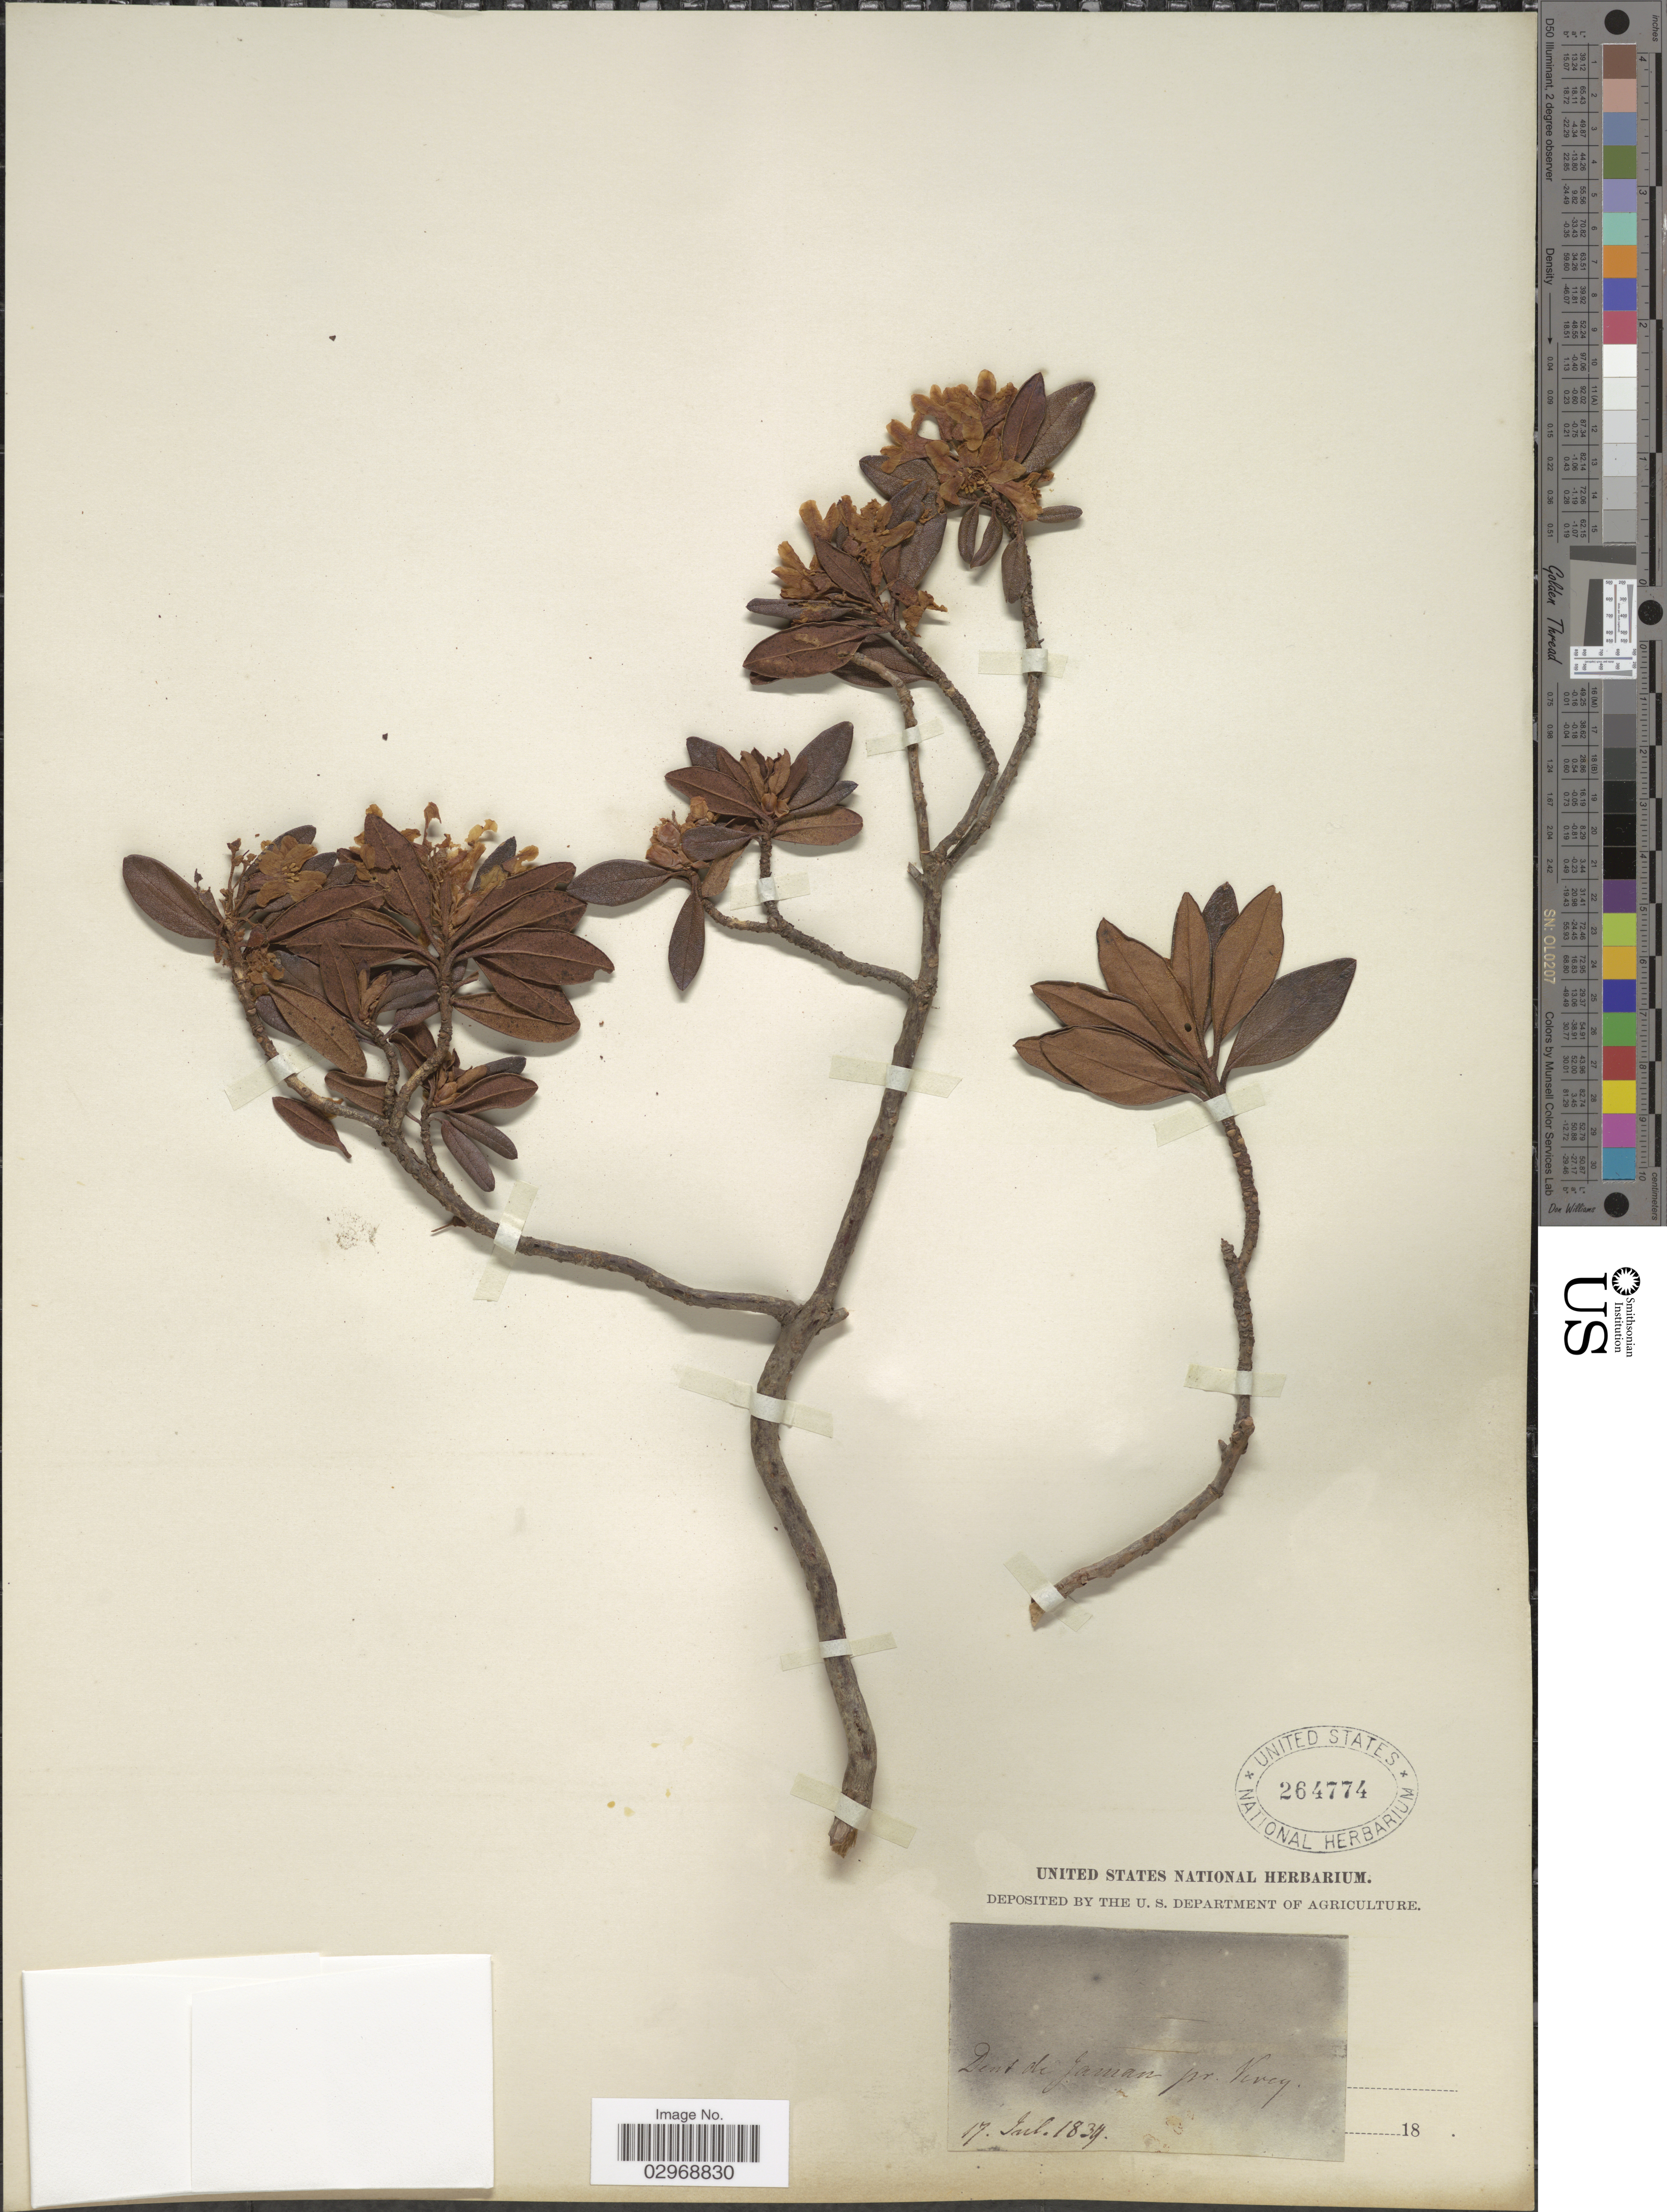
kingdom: Plantae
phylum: Tracheophyta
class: Magnoliopsida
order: Ericales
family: Ericaceae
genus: Rhododendron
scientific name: Rhododendron sp.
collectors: ex herb. United States National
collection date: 1839-07-17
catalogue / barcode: US 264774